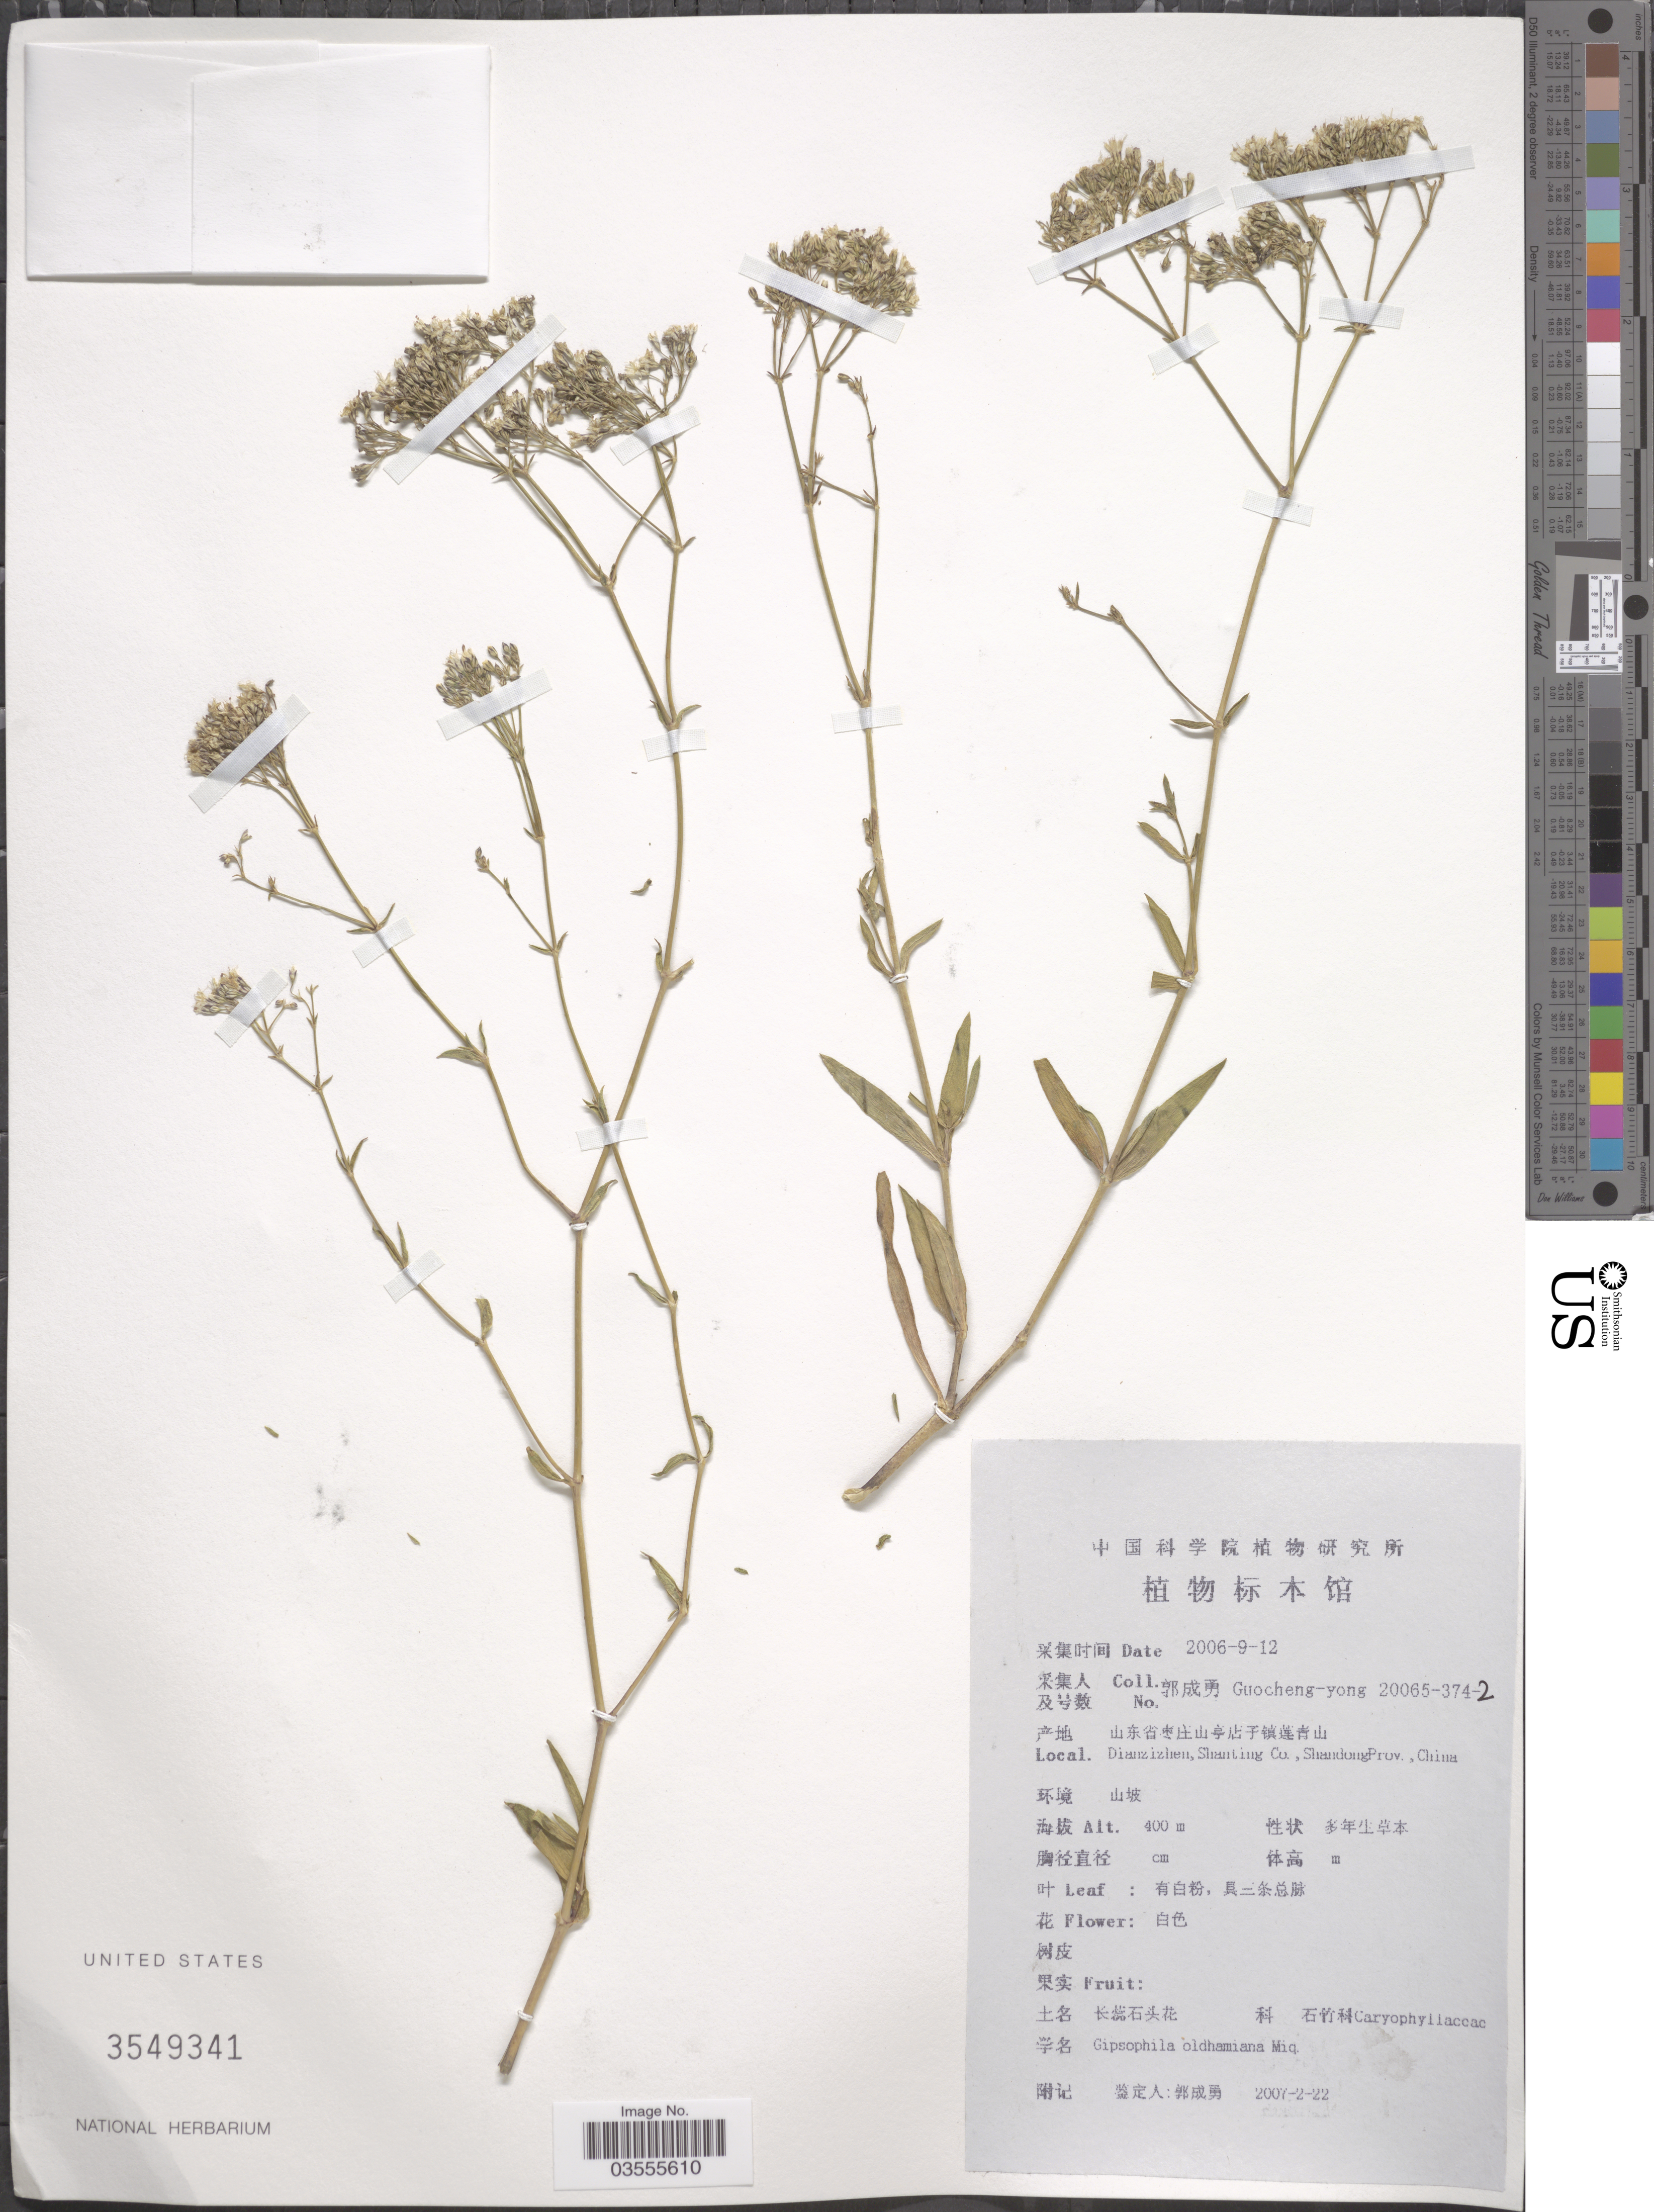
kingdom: Plantae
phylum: Tracheophyta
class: Magnoliopsida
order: Caryophyllales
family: Caryophyllaceae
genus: Gypsophila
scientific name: Gypsophila oldhamiana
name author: Miq.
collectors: Guo cheng-yong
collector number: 20065-374-2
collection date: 2006-09-12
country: China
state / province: Shandong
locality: Dianzizhen, Shanting Co.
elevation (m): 400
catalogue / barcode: US 3549341